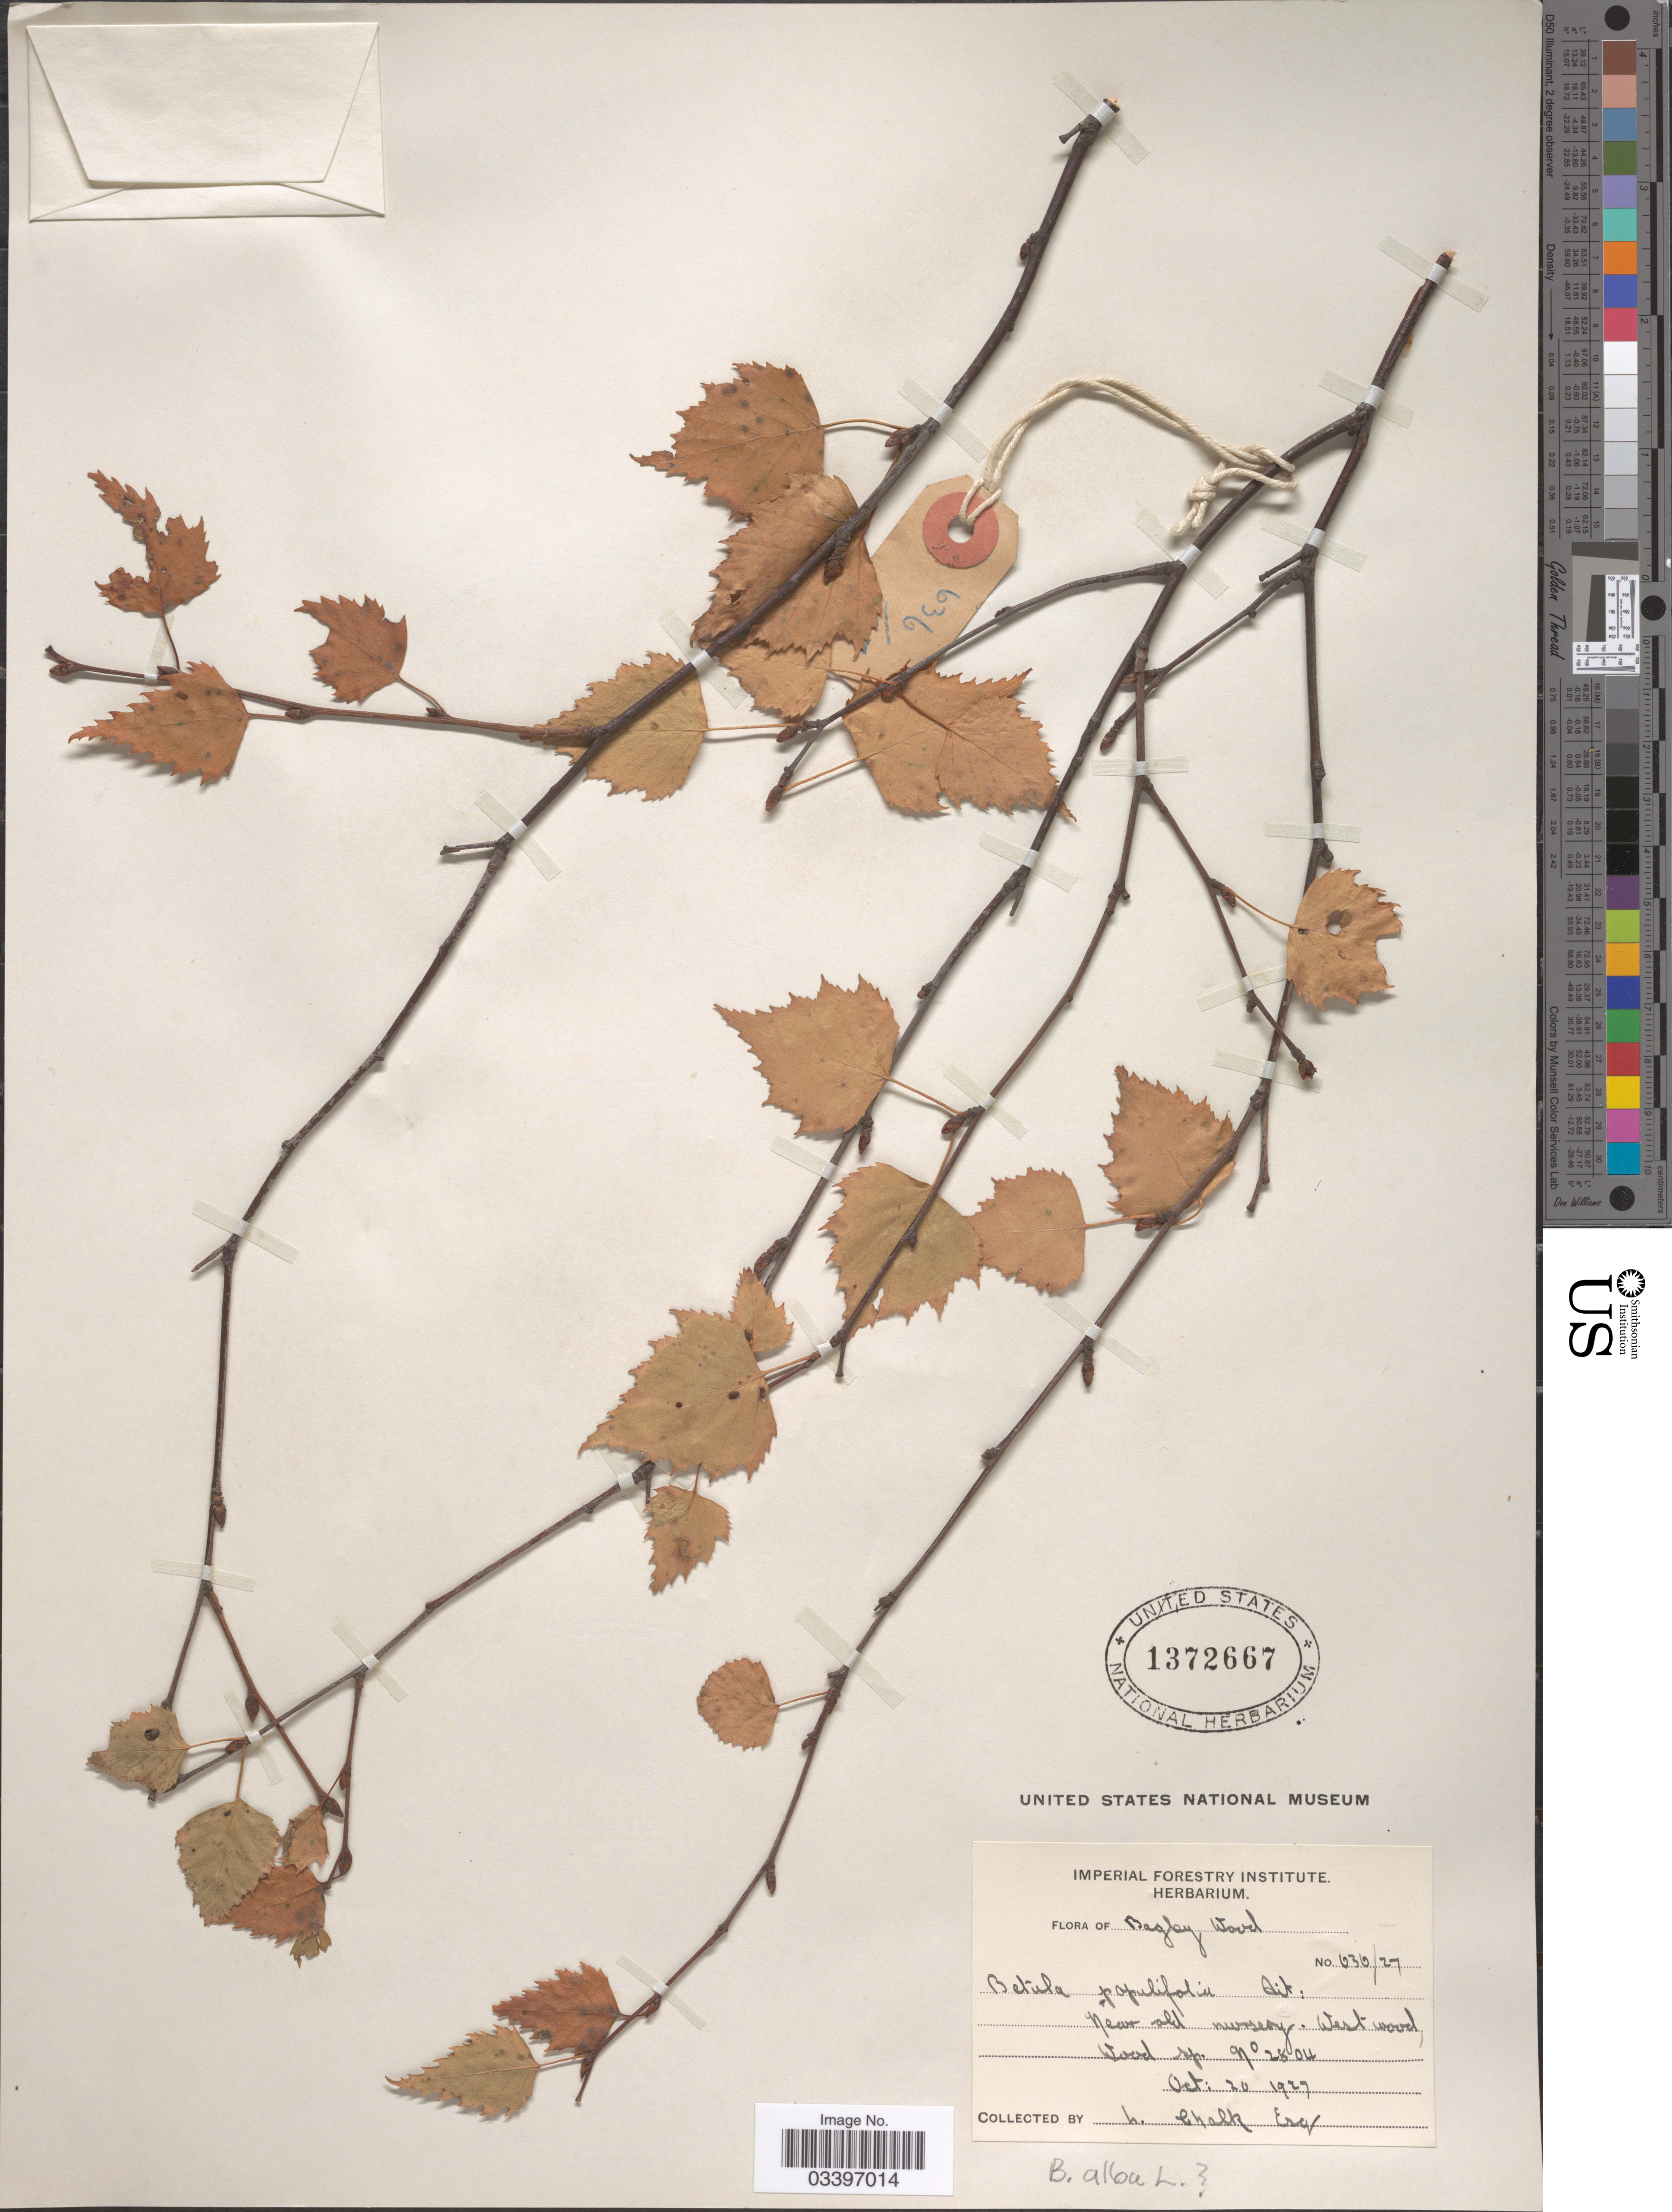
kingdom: Plantae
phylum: Tracheophyta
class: Magnoliopsida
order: Fagales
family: Betulaceae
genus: Betula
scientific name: Betula populifolia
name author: Marshall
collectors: L. Chalk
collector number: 636/27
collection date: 1927-10-20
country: United Kingdom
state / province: England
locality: Bagley Wood. Near old nursery. West wood [unsure placement]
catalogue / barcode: US 1372667